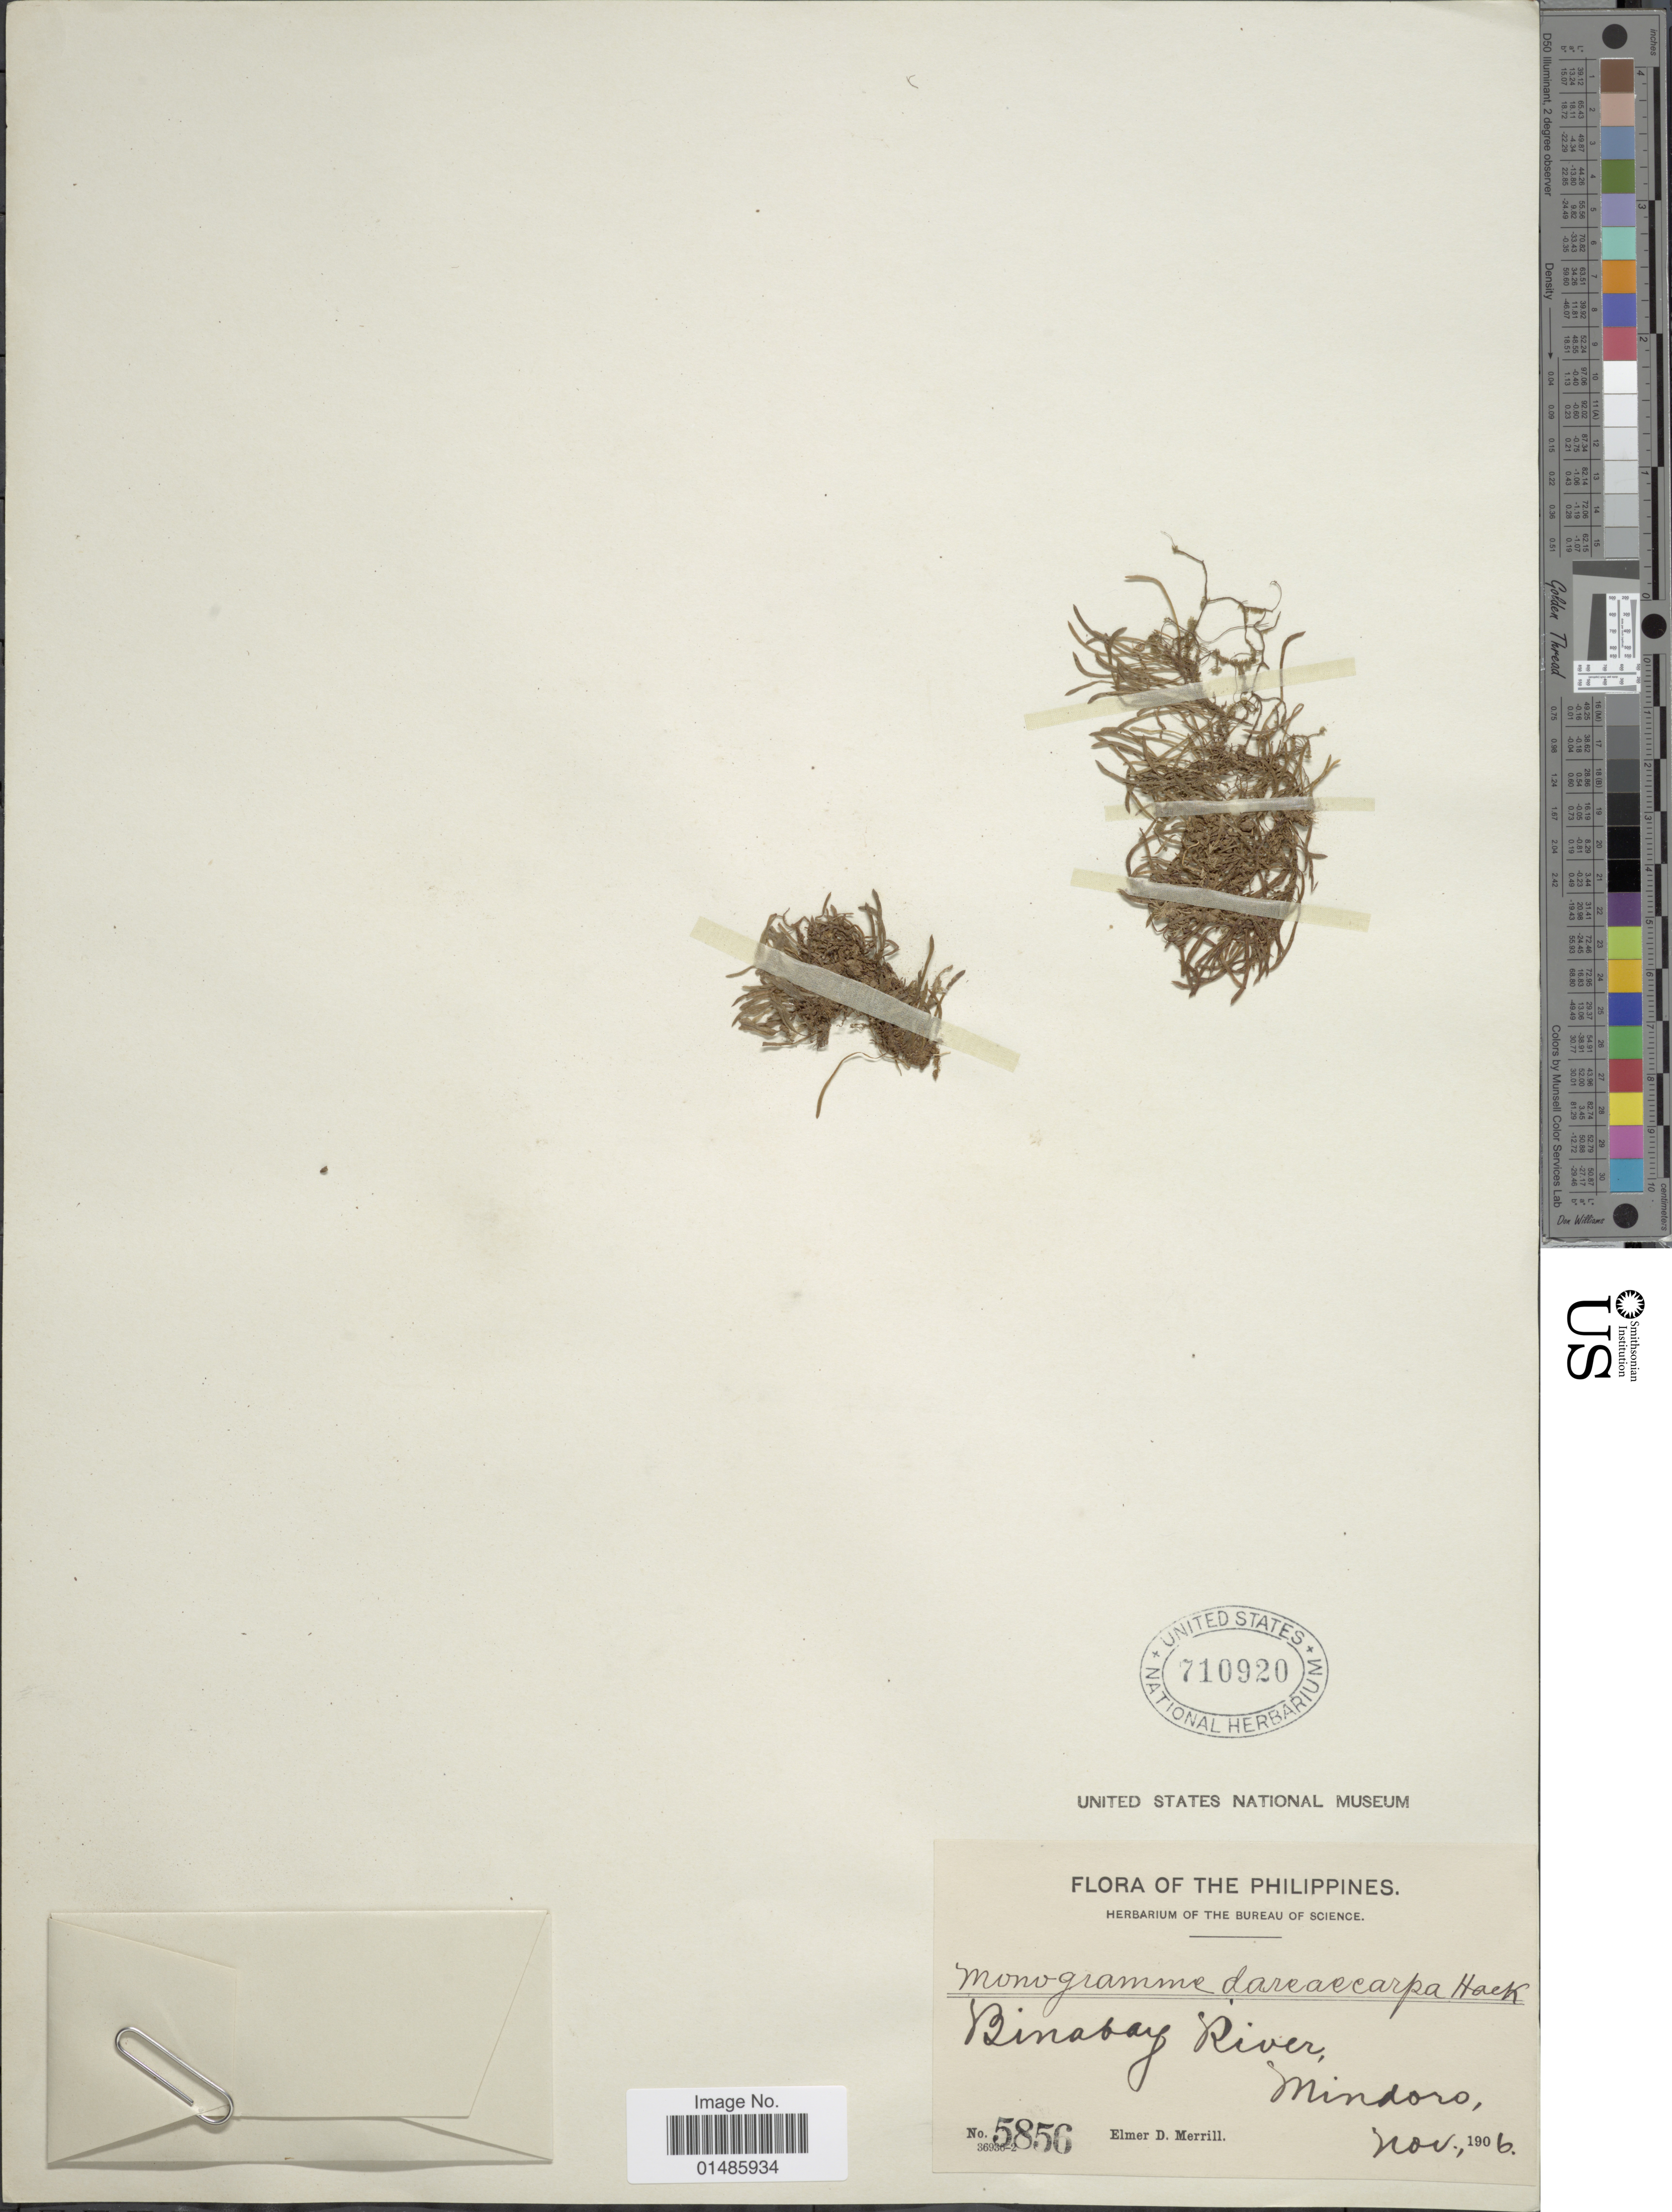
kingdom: Plantae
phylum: Tracheophyta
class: Polypodiopsida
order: Polypodiales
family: Pteridaceae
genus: Haplopteris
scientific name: Haplopteris dareicarpa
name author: (Hook.) S. Linds. & W.C. Chen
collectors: E. D. Merrill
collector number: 5856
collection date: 1906-11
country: Philippines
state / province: Mimaropa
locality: Binabay River, Mindoro.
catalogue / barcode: US 710920